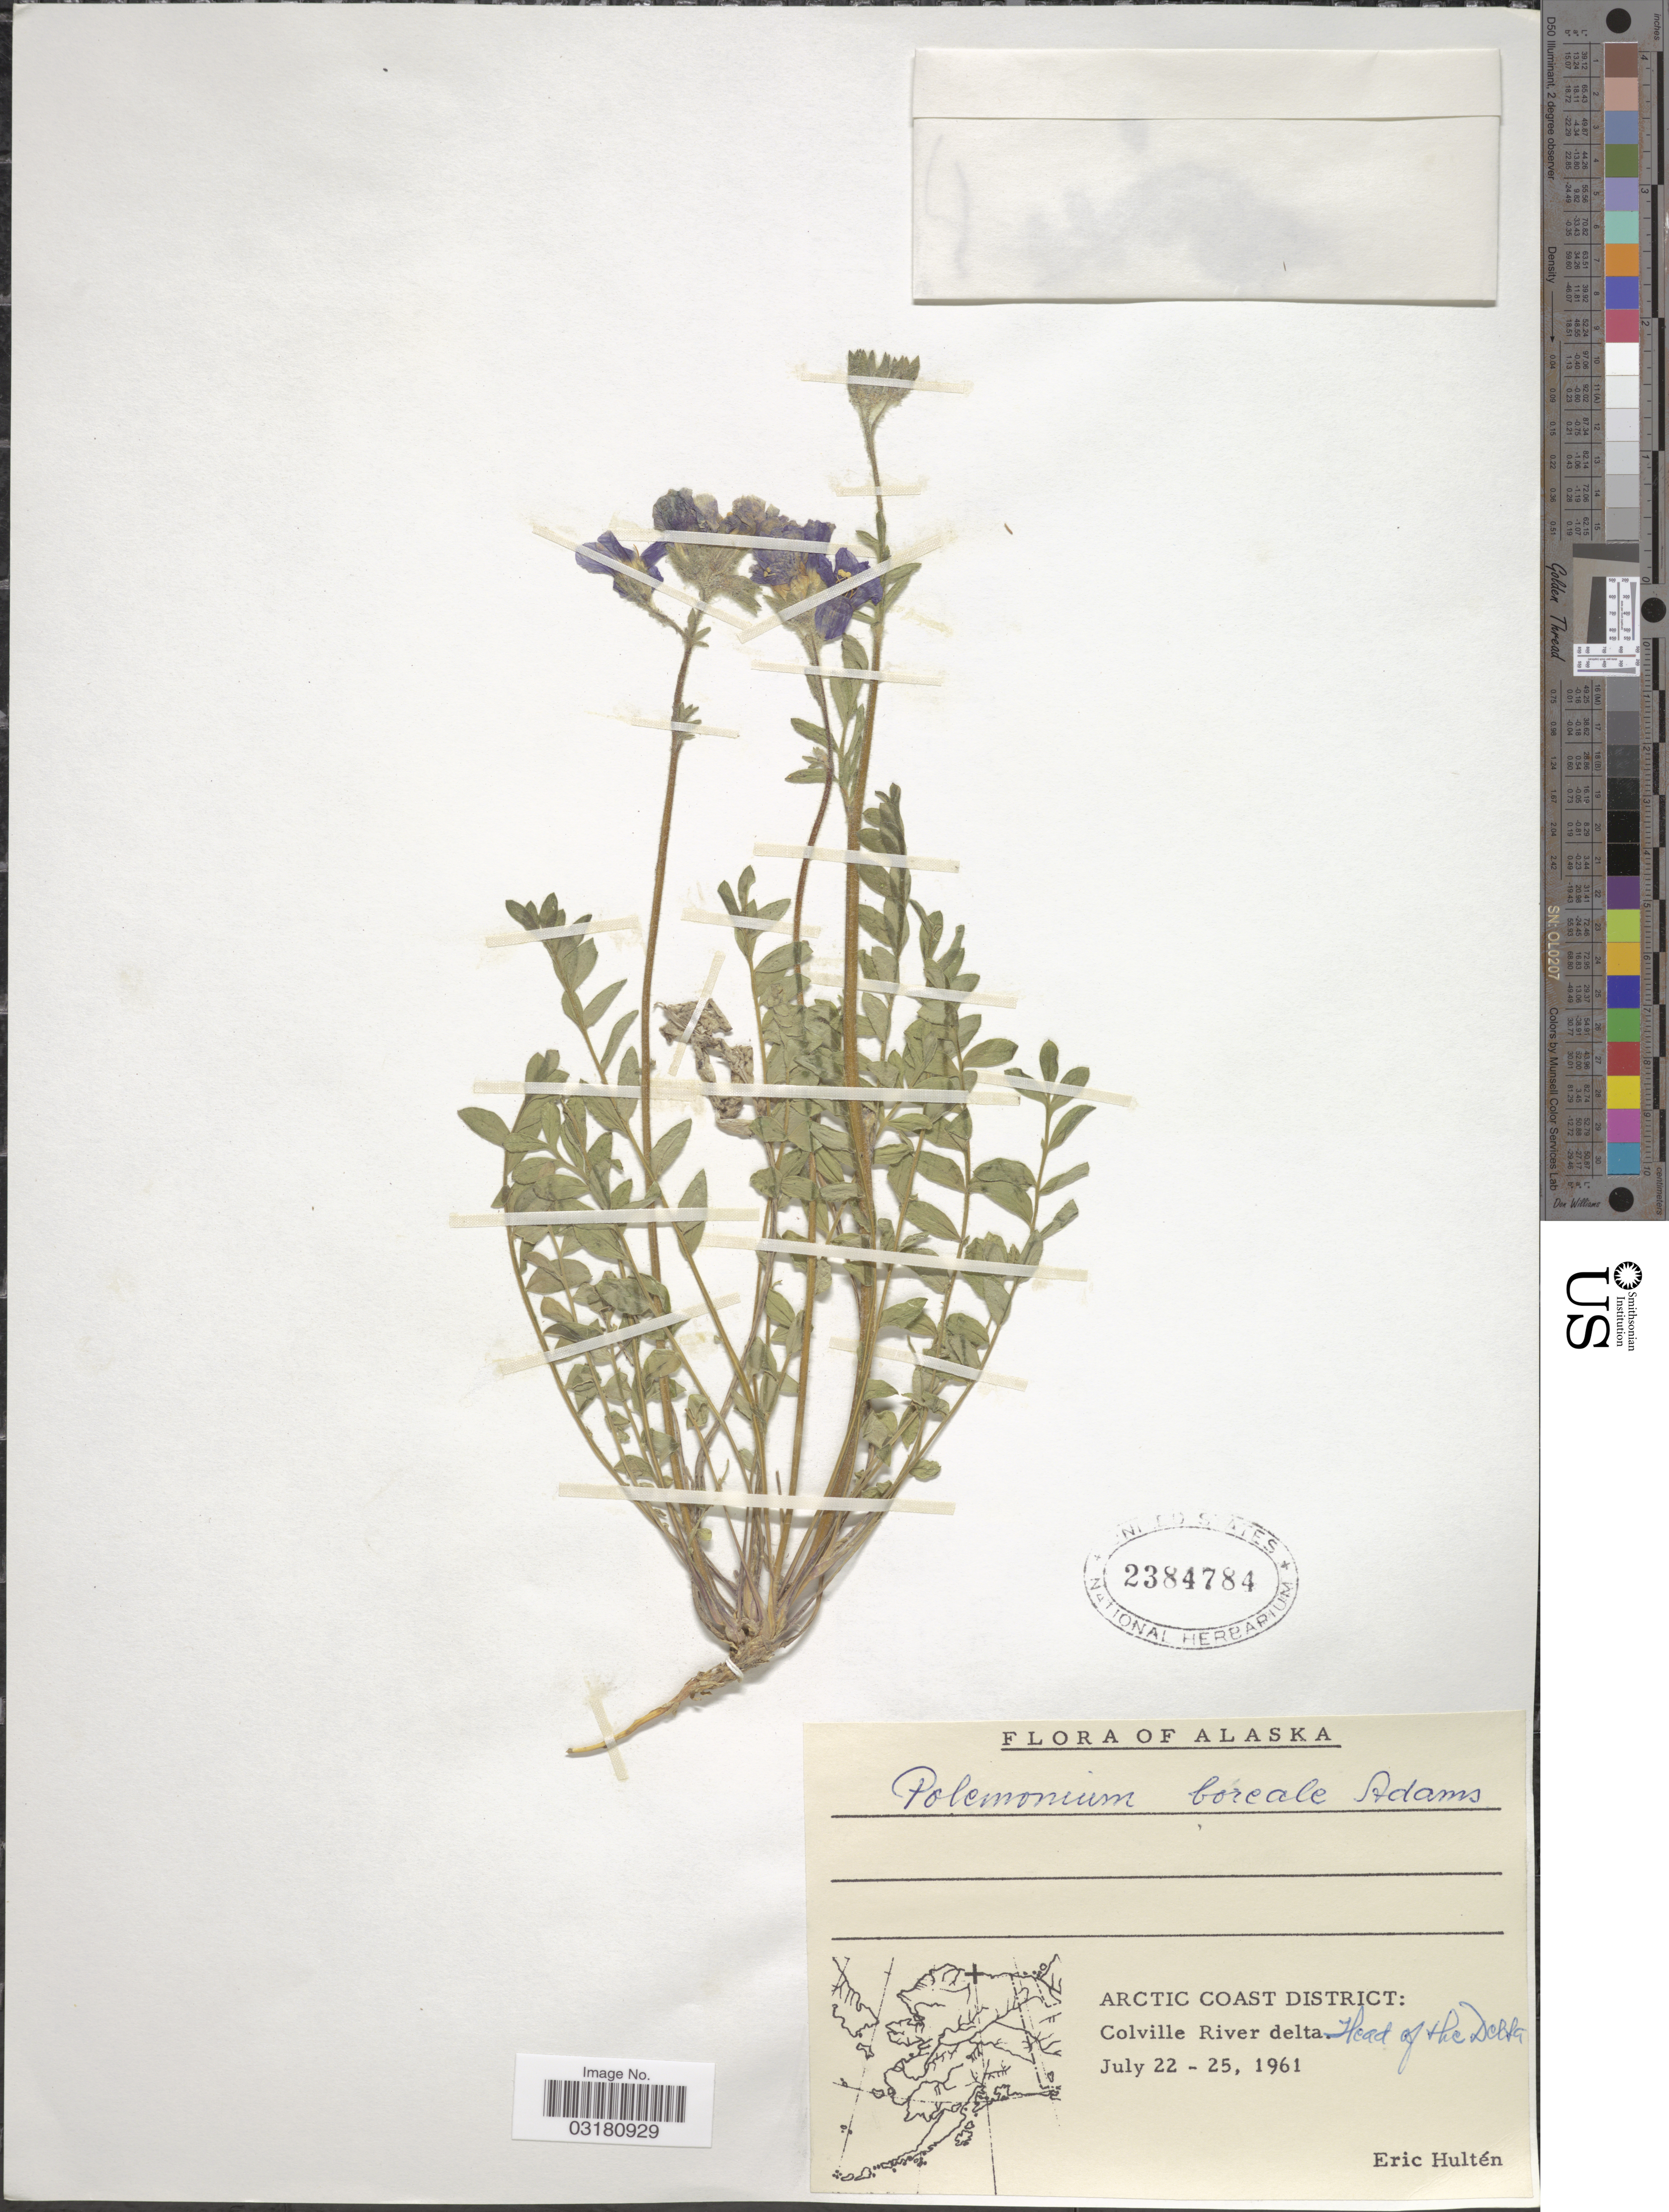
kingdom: Plantae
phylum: Tracheophyta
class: Magnoliopsida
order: Ericales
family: Polemoniaceae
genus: Polemonium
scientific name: Polemonium boreale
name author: Adams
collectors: E. G. Hultén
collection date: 1961-07-22/1961-07-25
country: United States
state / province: Alaska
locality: Arctic Coast District: Colville River delta. Head of the Delta.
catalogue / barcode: US 2384784